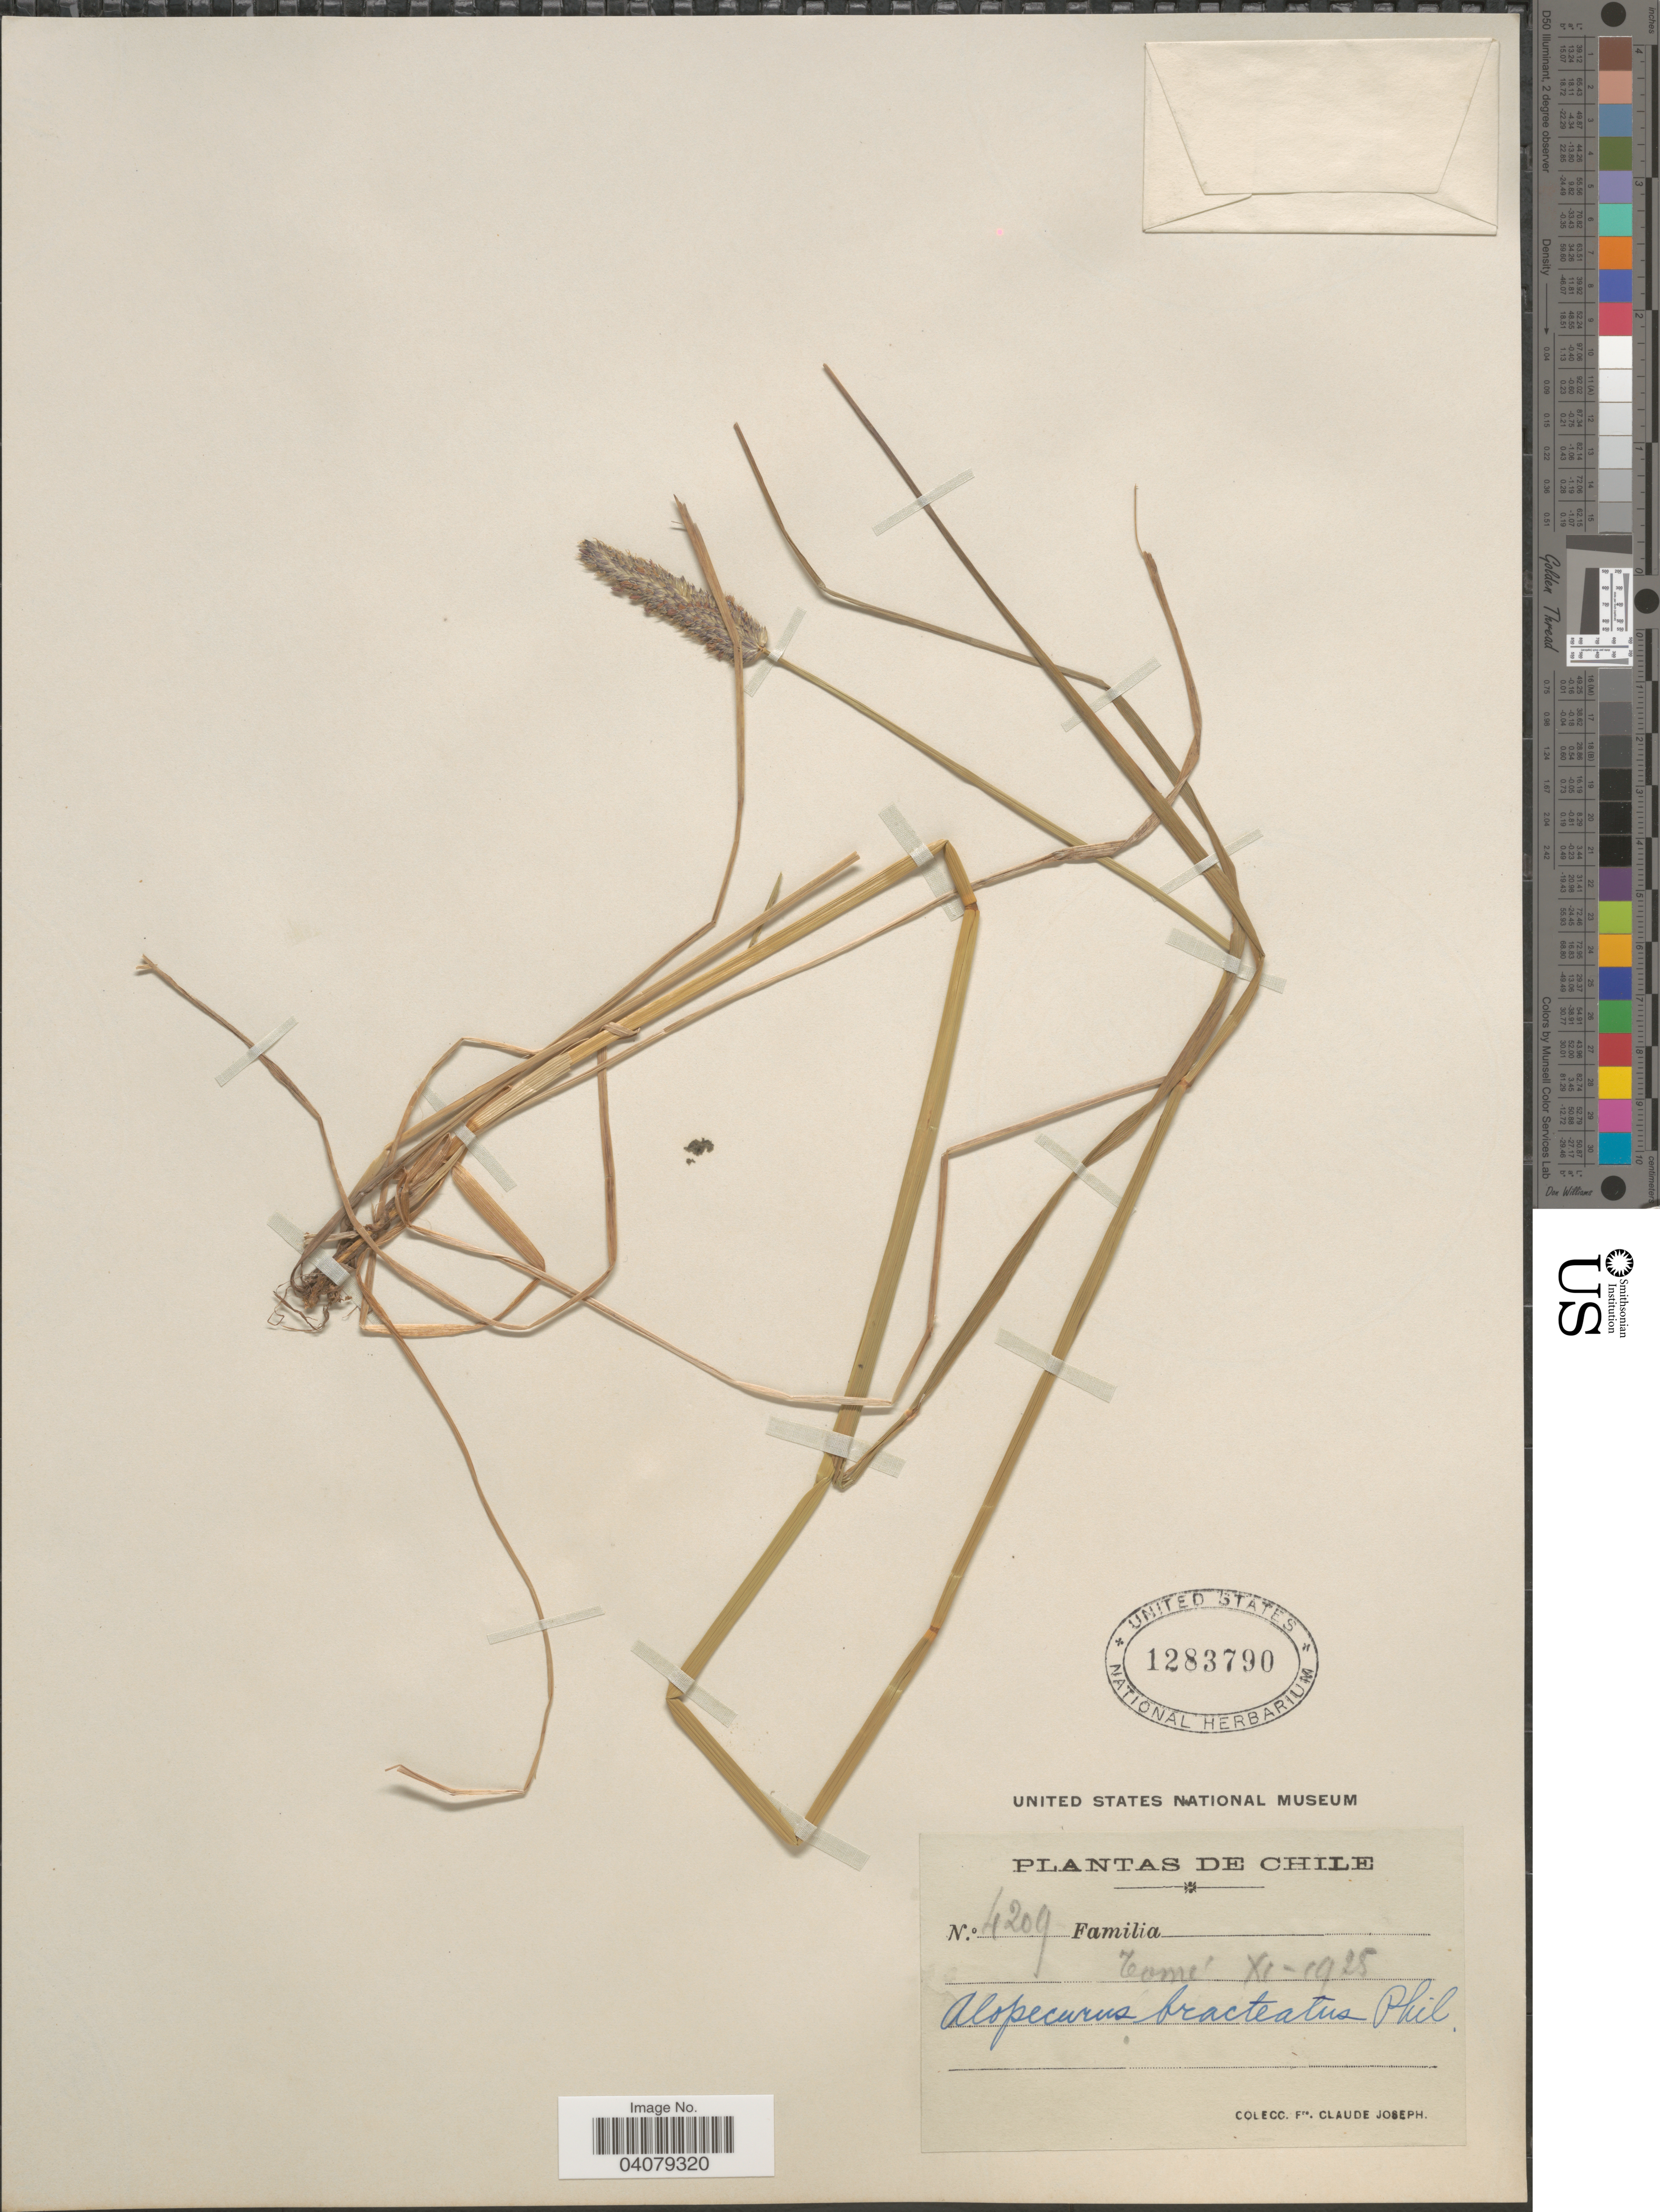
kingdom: Plantae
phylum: Tracheophyta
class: Liliopsida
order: Poales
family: Poaceae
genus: Alopecurus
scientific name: Alopecurus sp.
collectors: Bro. Claude-Joseph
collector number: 4209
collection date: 1925-11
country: Chile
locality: Tomé.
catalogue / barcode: US 1283790